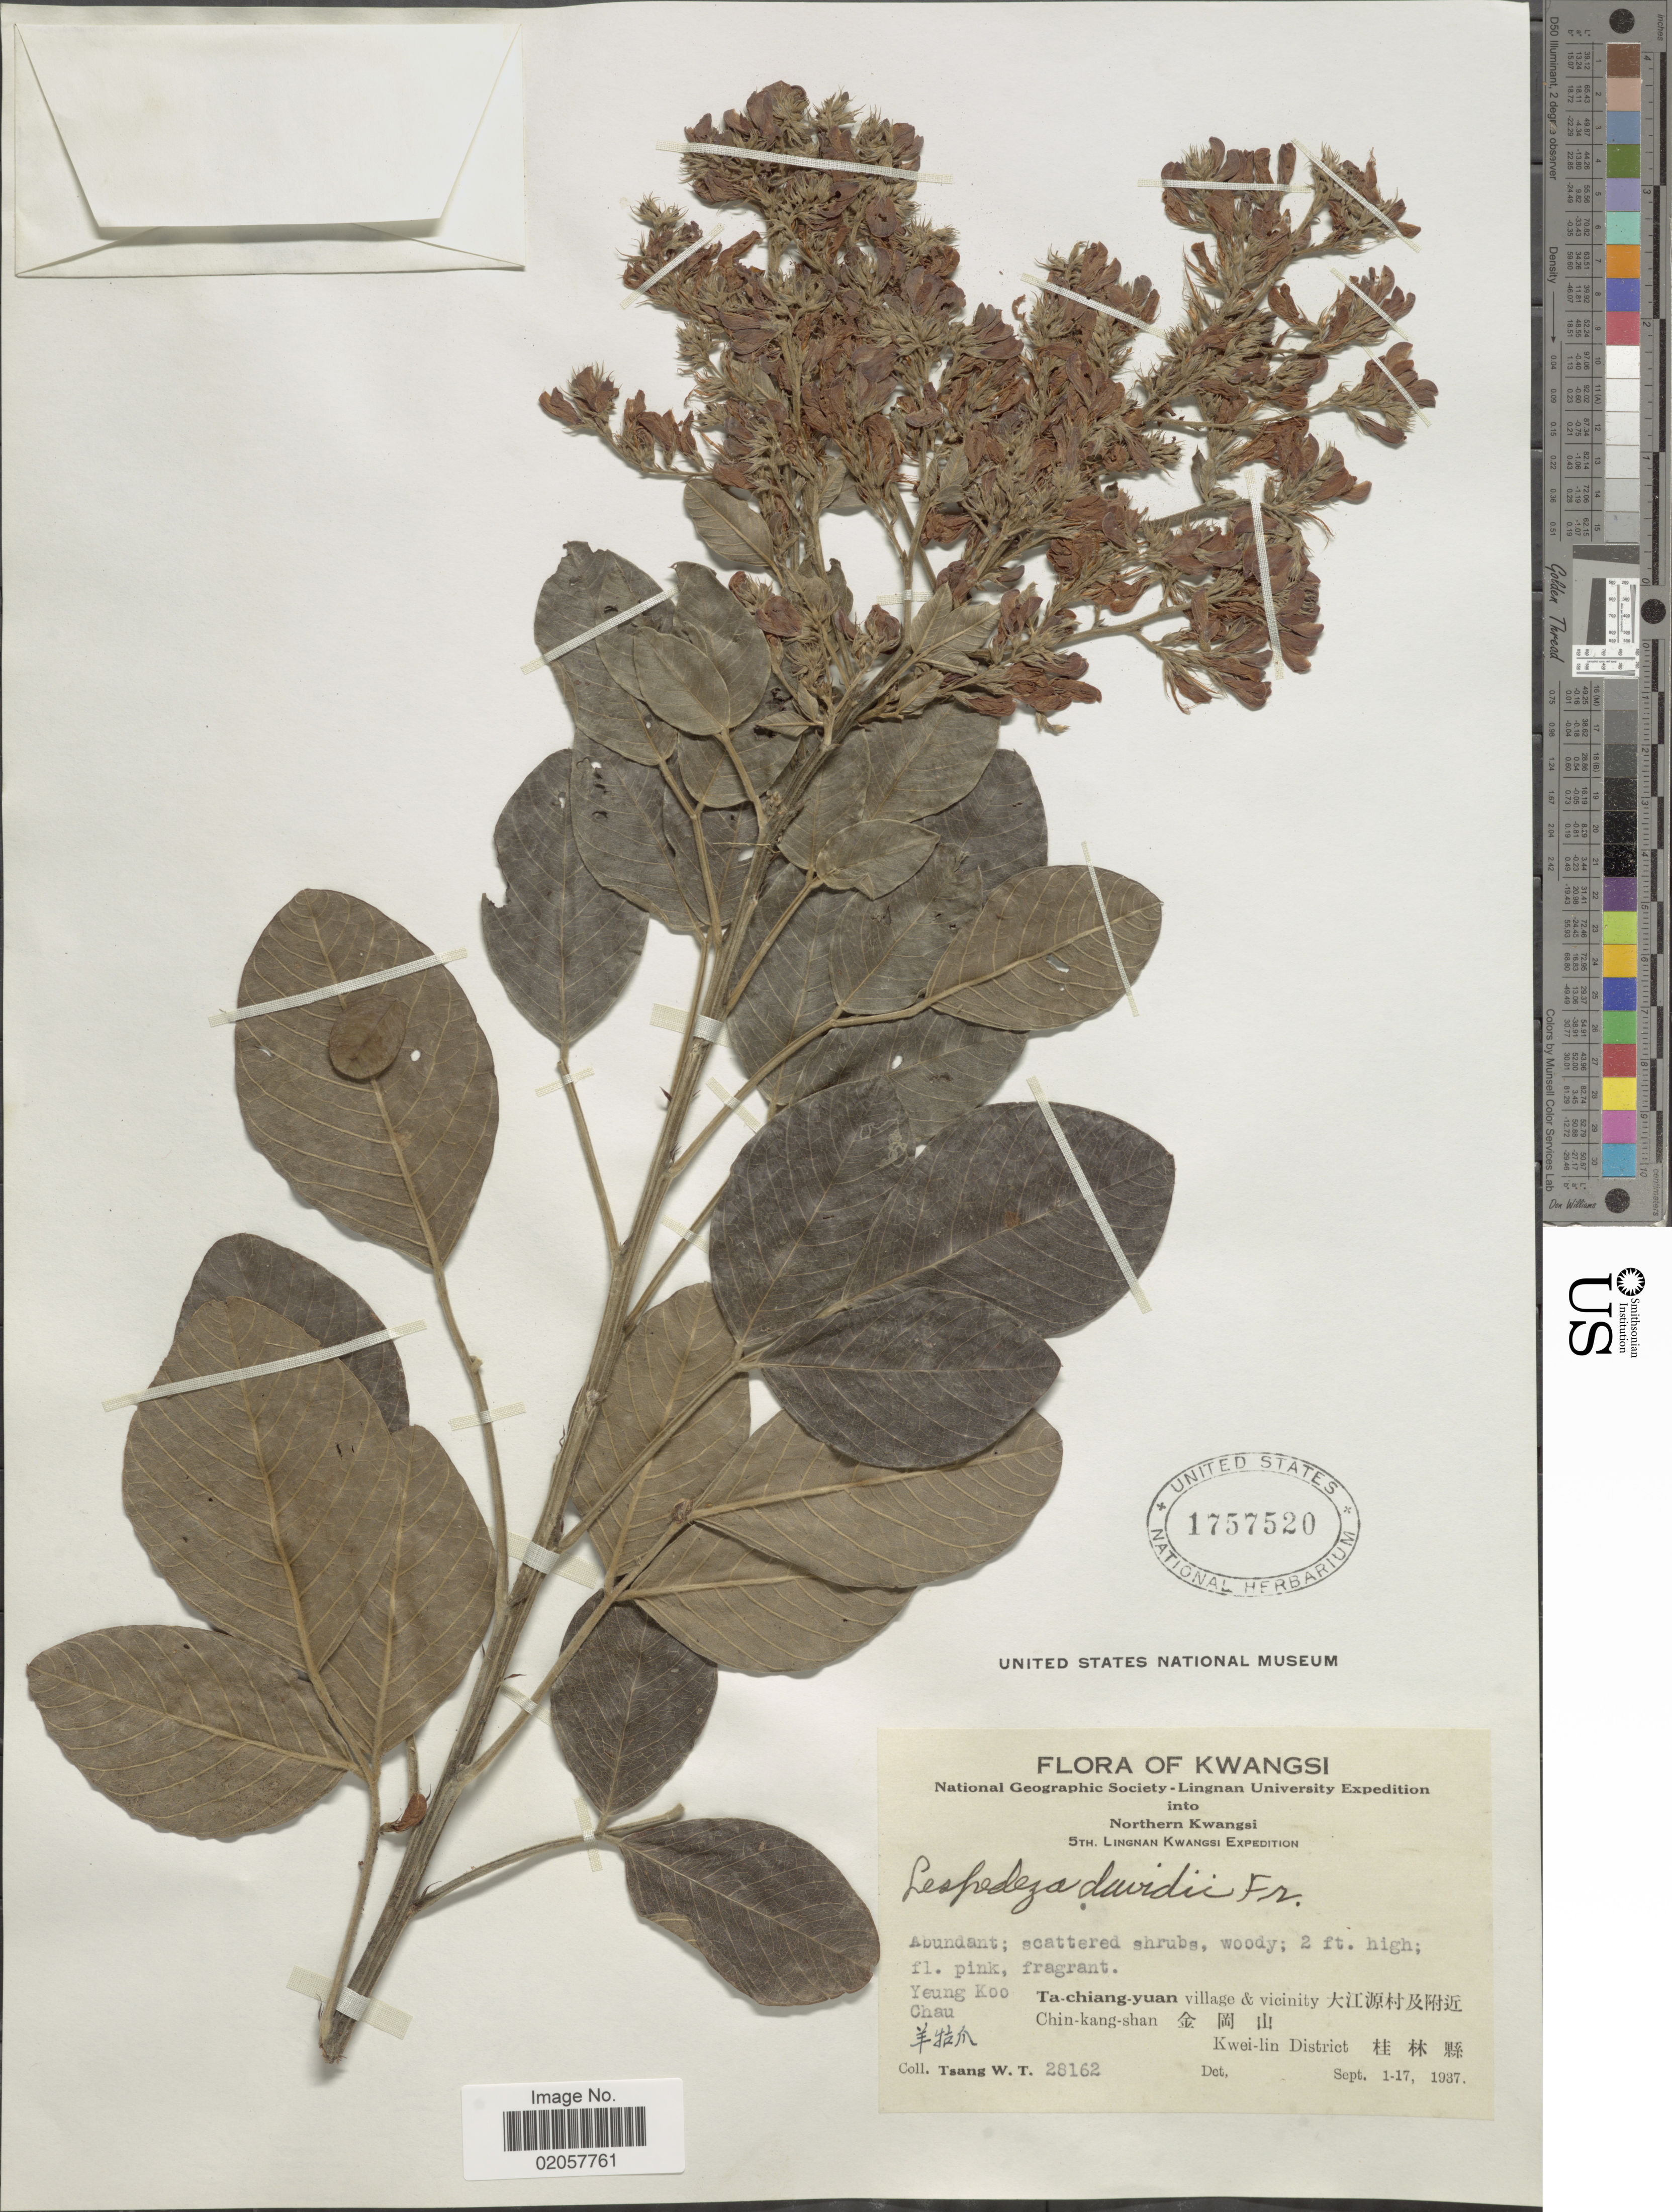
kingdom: Plantae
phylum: Tracheophyta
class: Magnoliopsida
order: Fabales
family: Fabaceae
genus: Lespedeza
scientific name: Lespedeza davidii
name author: Franch.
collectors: W. T. Tsang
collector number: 28162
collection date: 1937-09-01/1937-09-17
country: China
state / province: Guangxi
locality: Kwangsi, Yeung Koo Chau, Tai-chiang-yuan village & vicinity, Chin-kang-shan, Kwei-lin District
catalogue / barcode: US 1757520